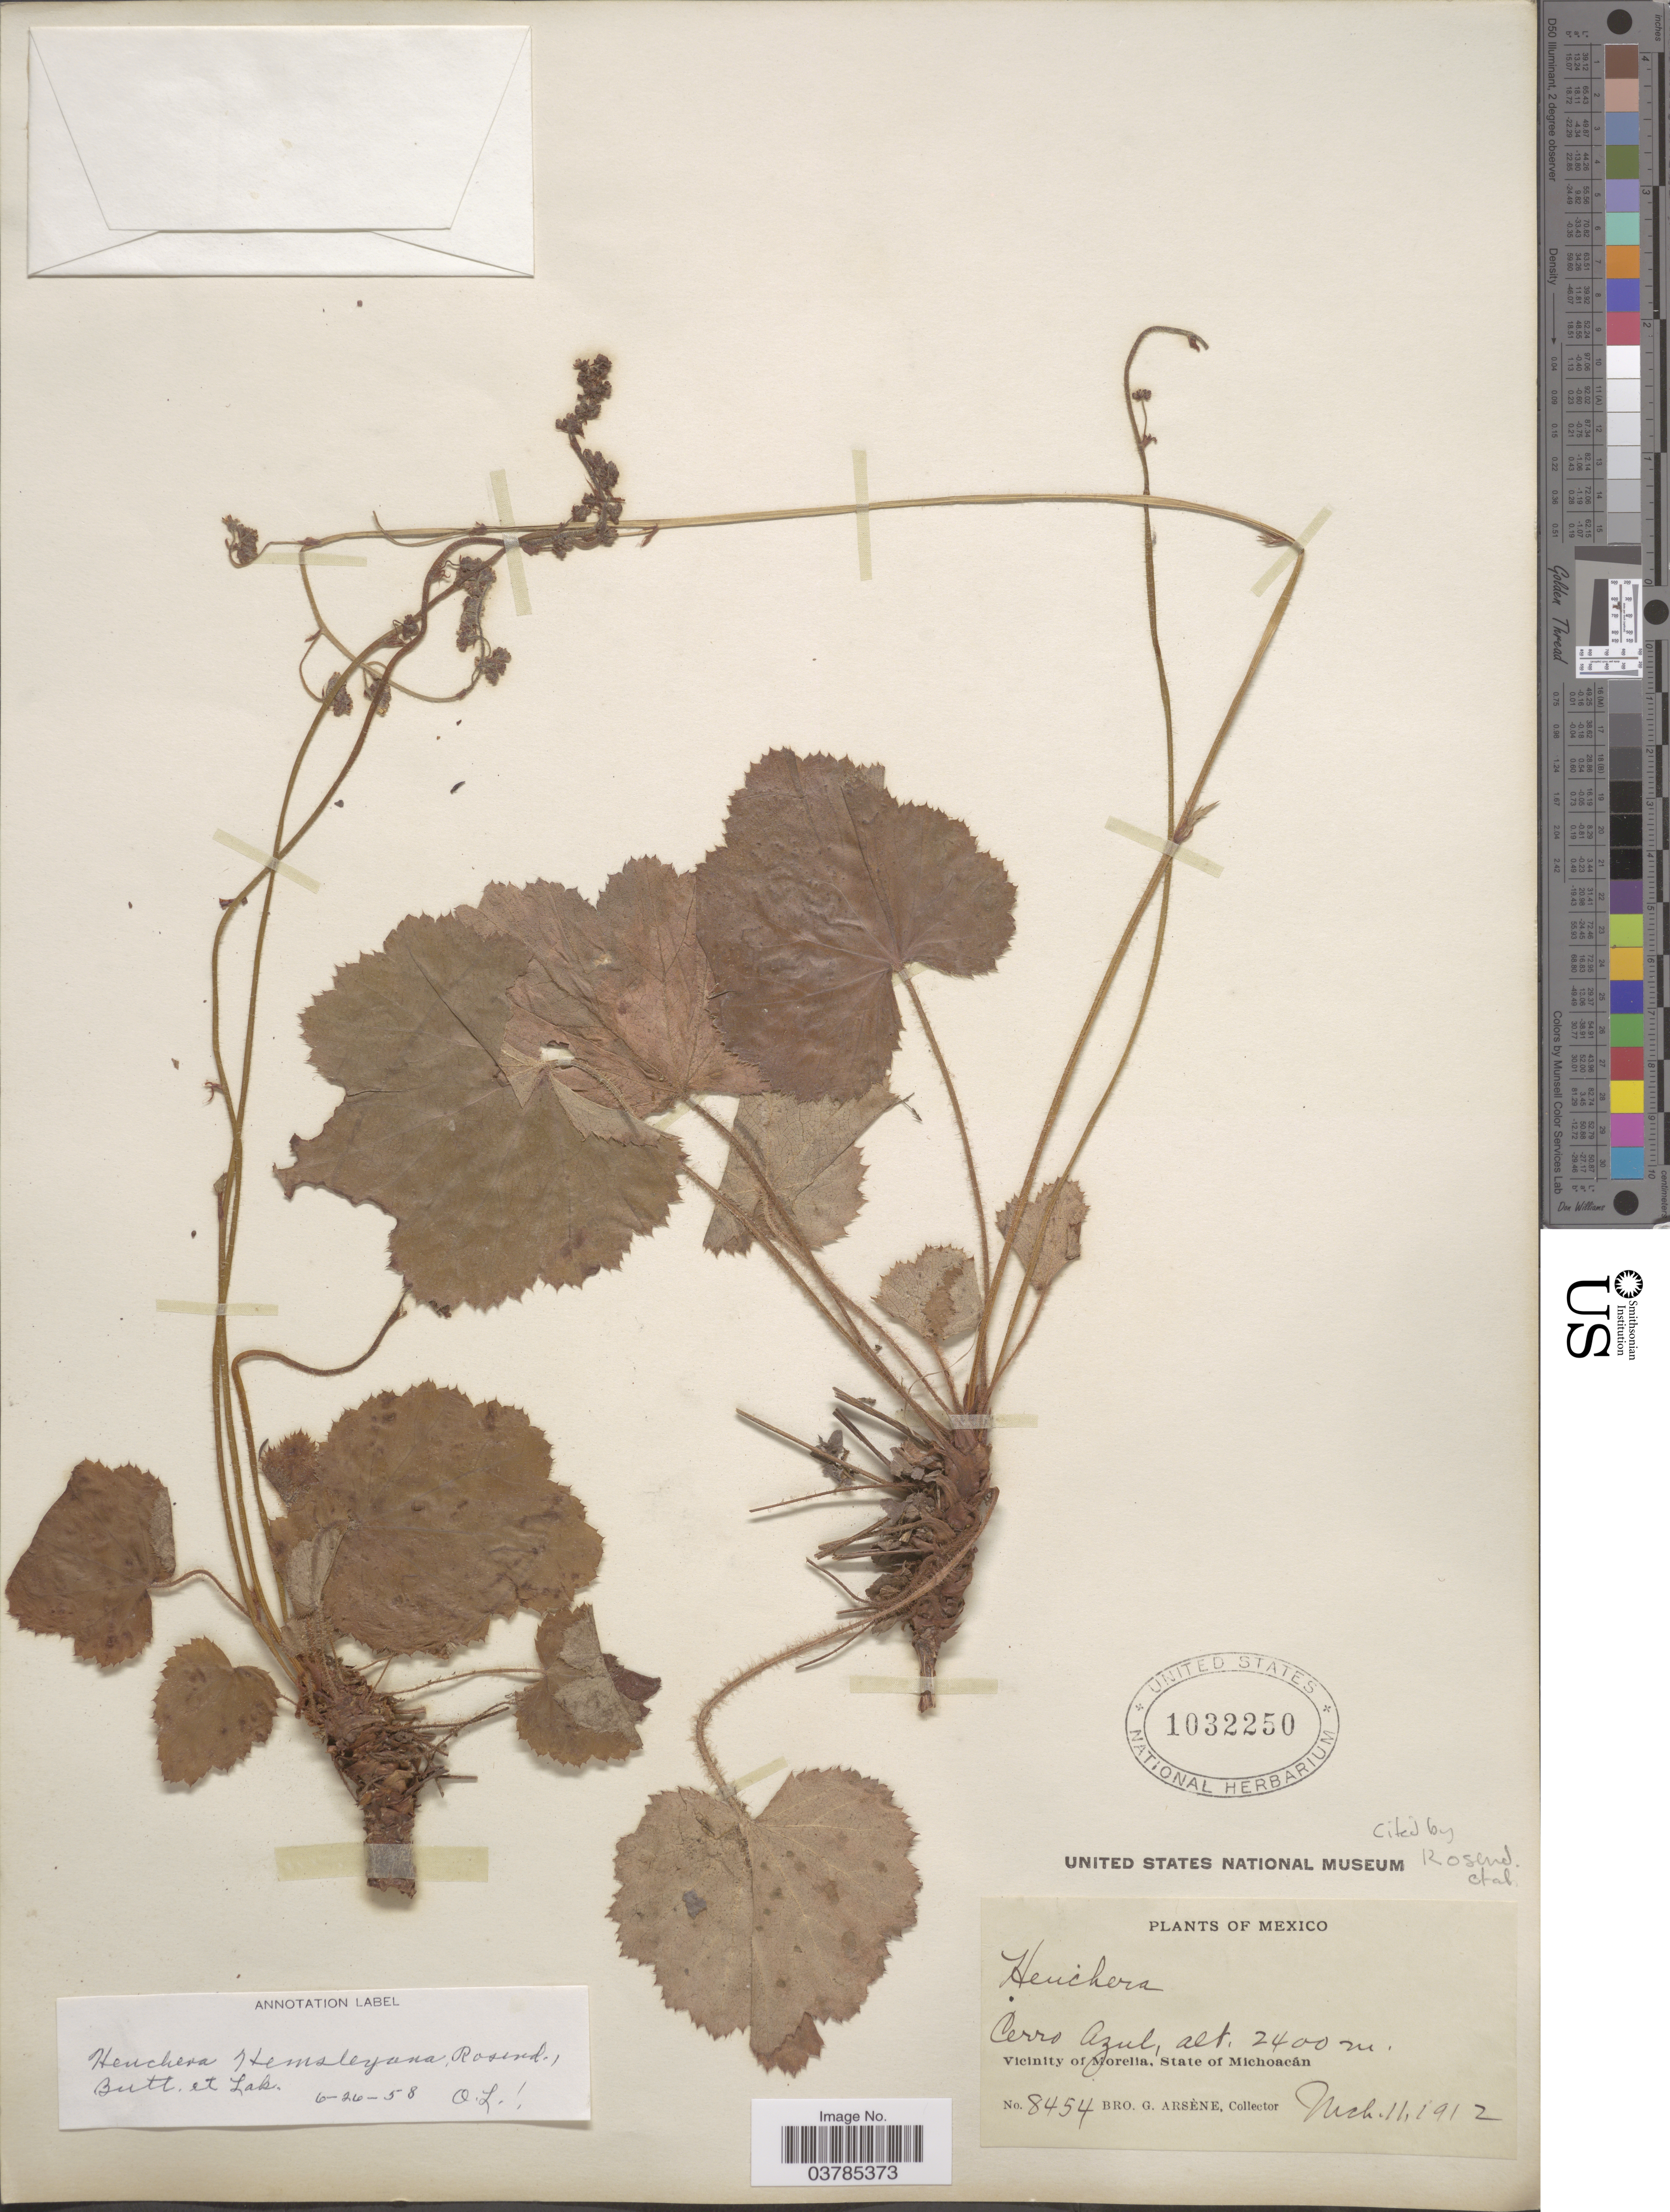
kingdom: Plantae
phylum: Tracheophyta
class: Magnoliopsida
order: Saxifragales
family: Saxifragaceae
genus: Heuchera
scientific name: Heuchera hemsleyana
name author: Rosend. et al.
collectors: Bro. G. Arsène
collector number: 8454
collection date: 1912-03-11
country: Mexico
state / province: Michoacán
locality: Cerro Azul. Vicinity of Morelia.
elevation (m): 2400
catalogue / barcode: US 1032250